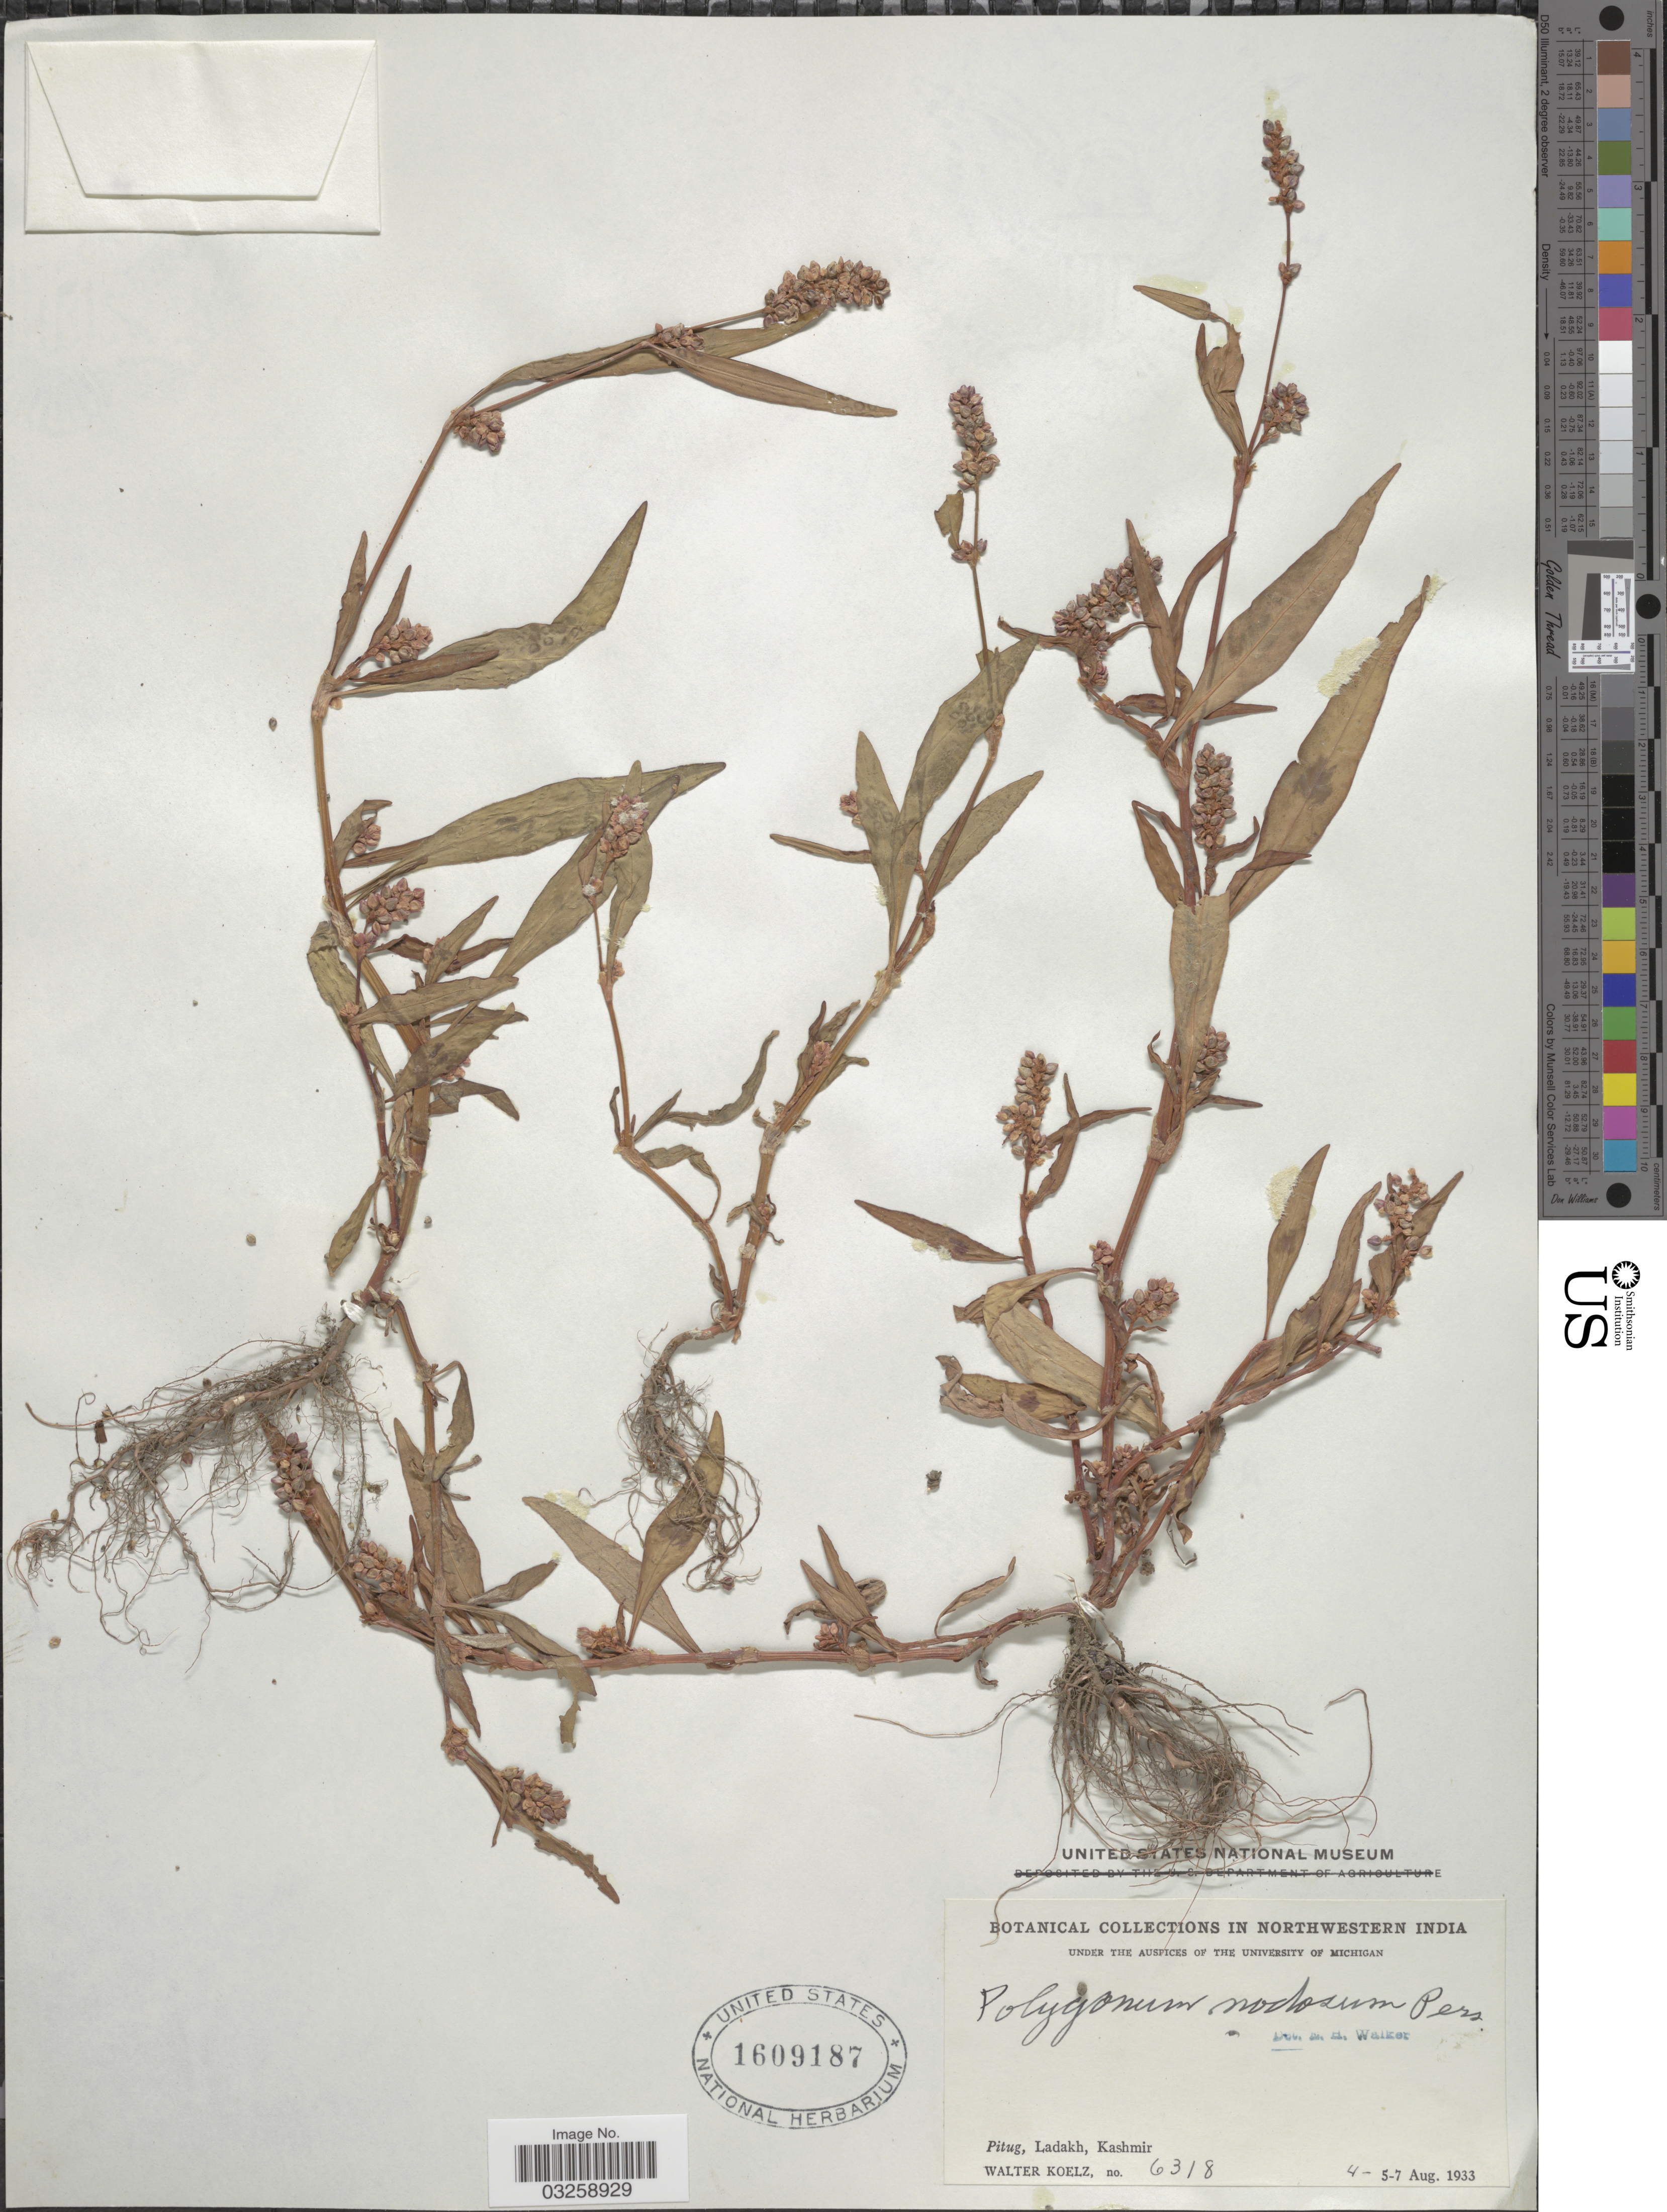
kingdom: Plantae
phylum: Tracheophyta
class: Magnoliopsida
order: Caryophyllales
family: Polygonaceae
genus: Polygonum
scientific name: Polygonum nodosum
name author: Pers.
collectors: W. N. Koelz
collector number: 6318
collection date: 1933-08-04/1933-08-07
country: India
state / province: Jammu and Kashmir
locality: Northwestern India. Pitug, Ladakh, Kashmir.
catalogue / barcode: US 1609187